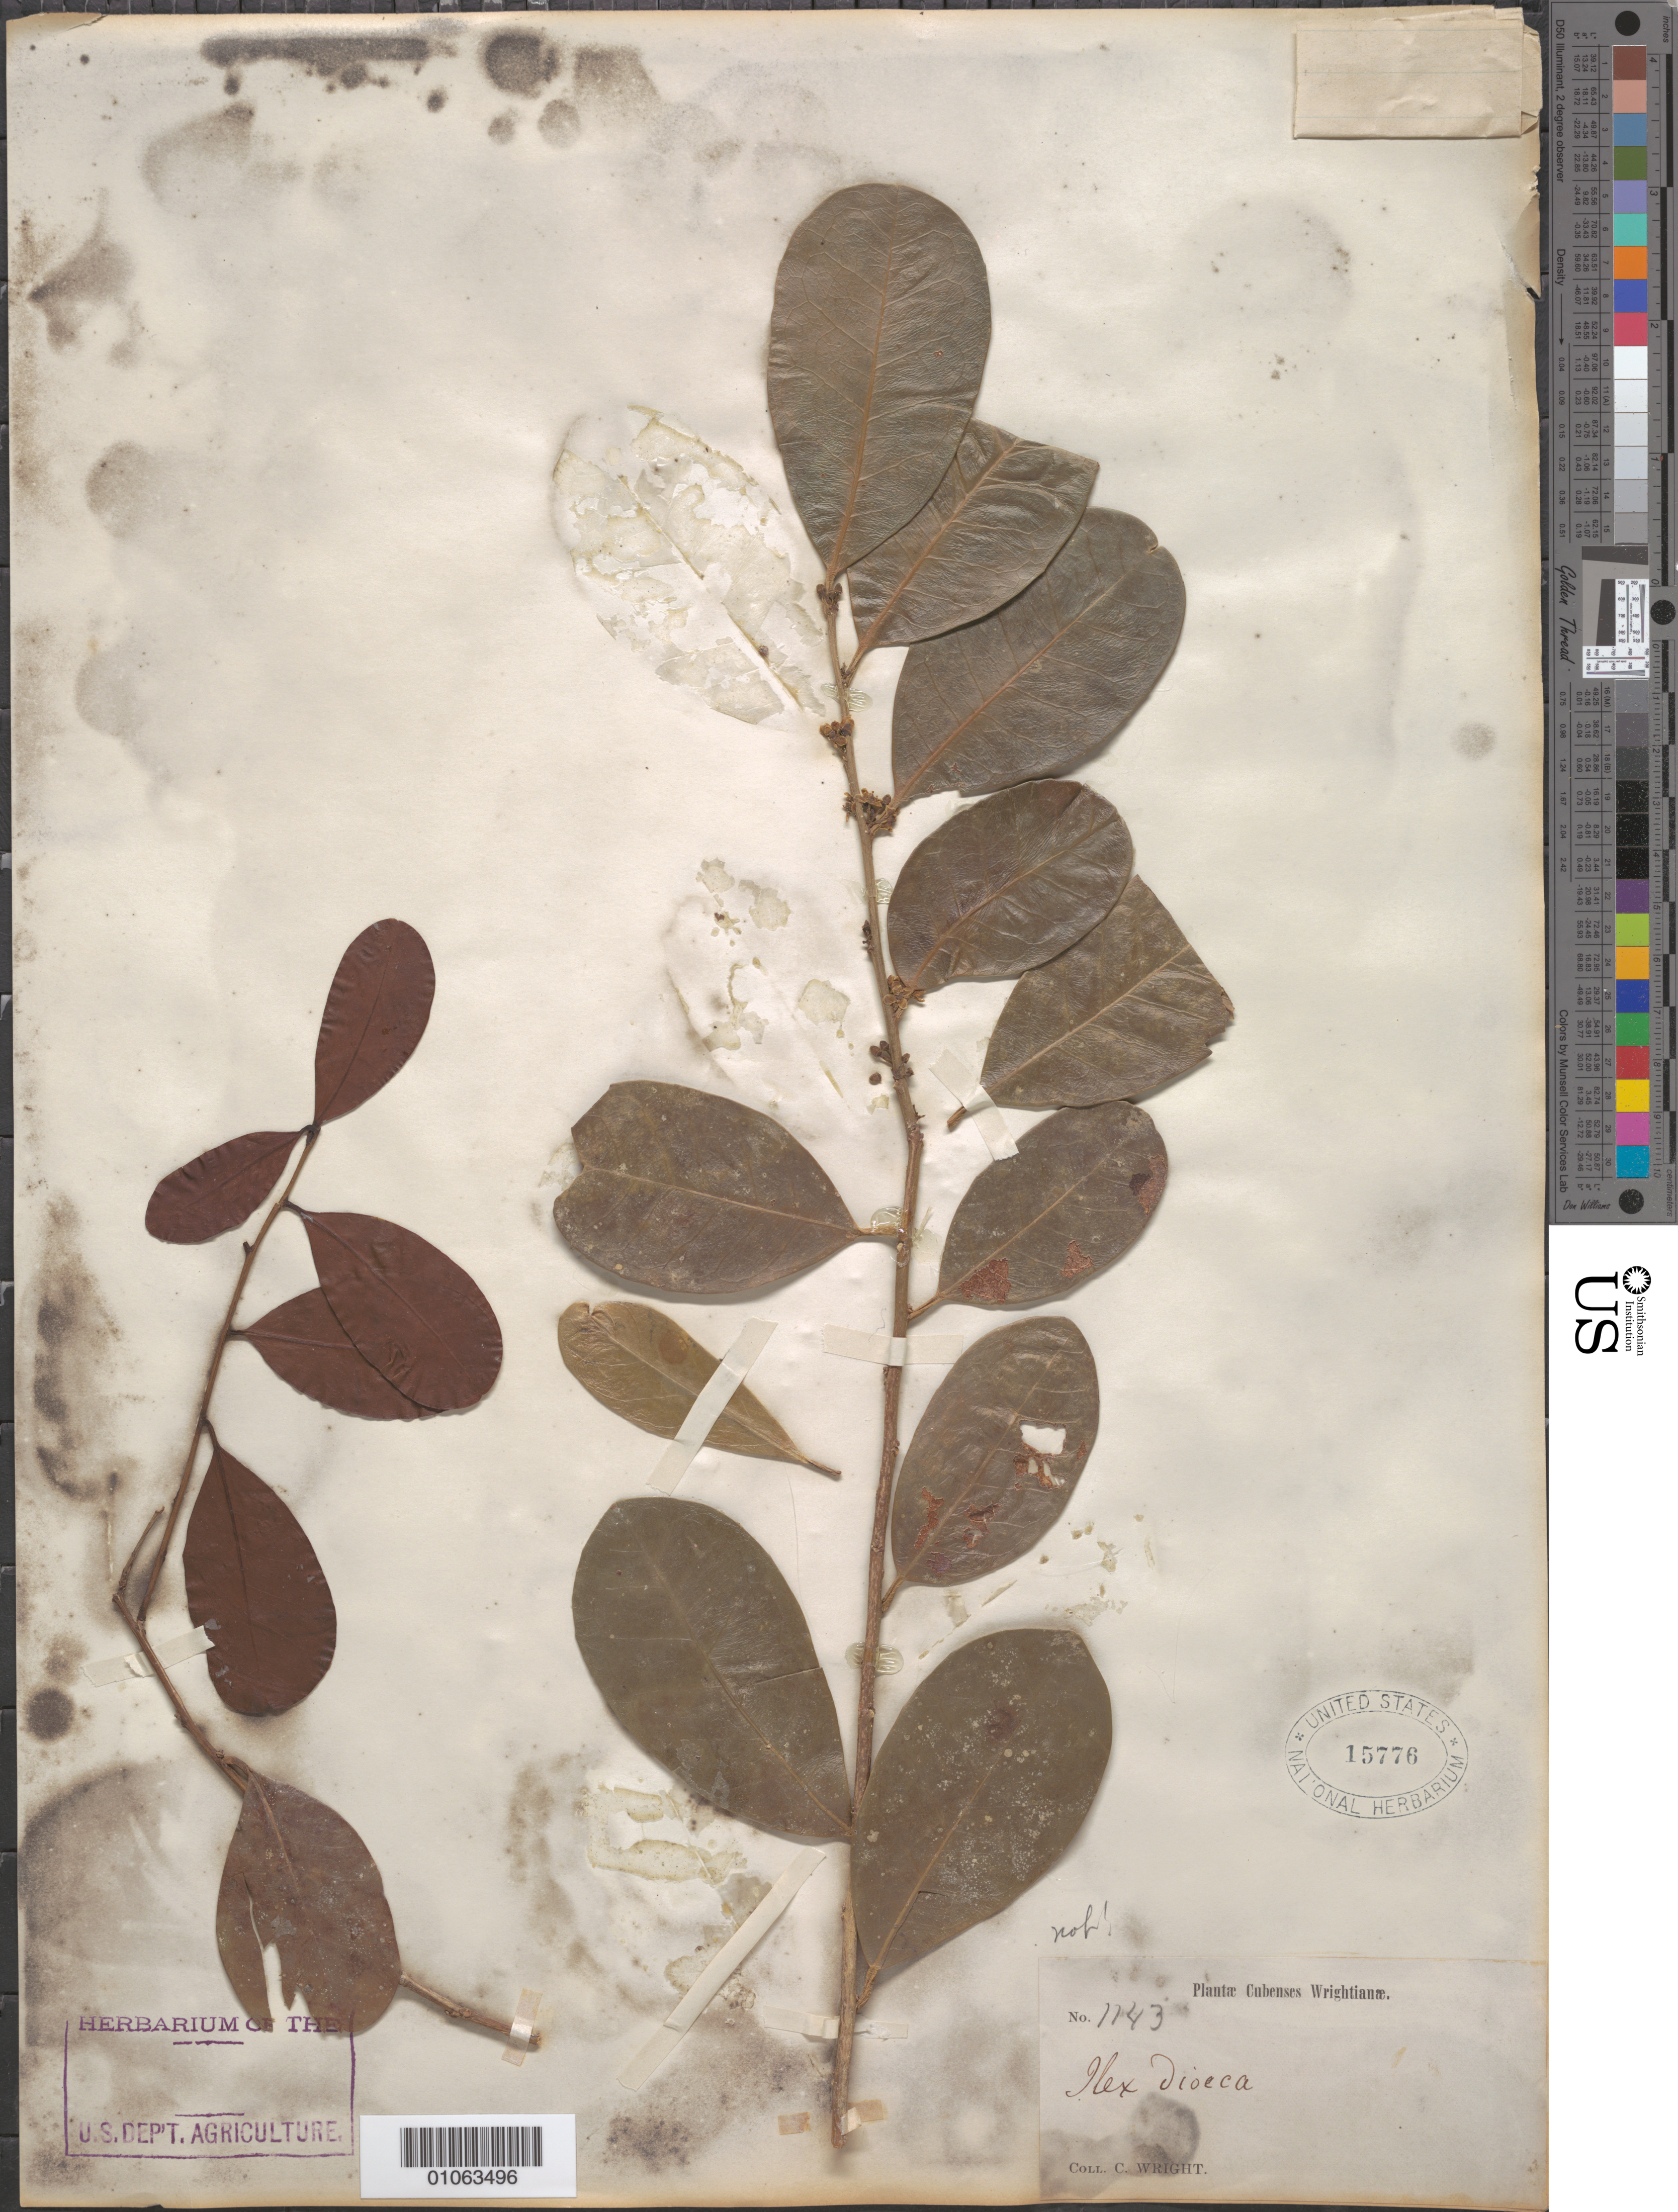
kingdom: Plantae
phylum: Tracheophyta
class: Magnoliopsida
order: Aquifoliales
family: Aquifoliaceae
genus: Ilex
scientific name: Ilex dioica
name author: (Vahl) Griseb.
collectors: C. Wright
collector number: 1143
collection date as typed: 1800 to 1899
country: Cuba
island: Cuba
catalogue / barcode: US 15776